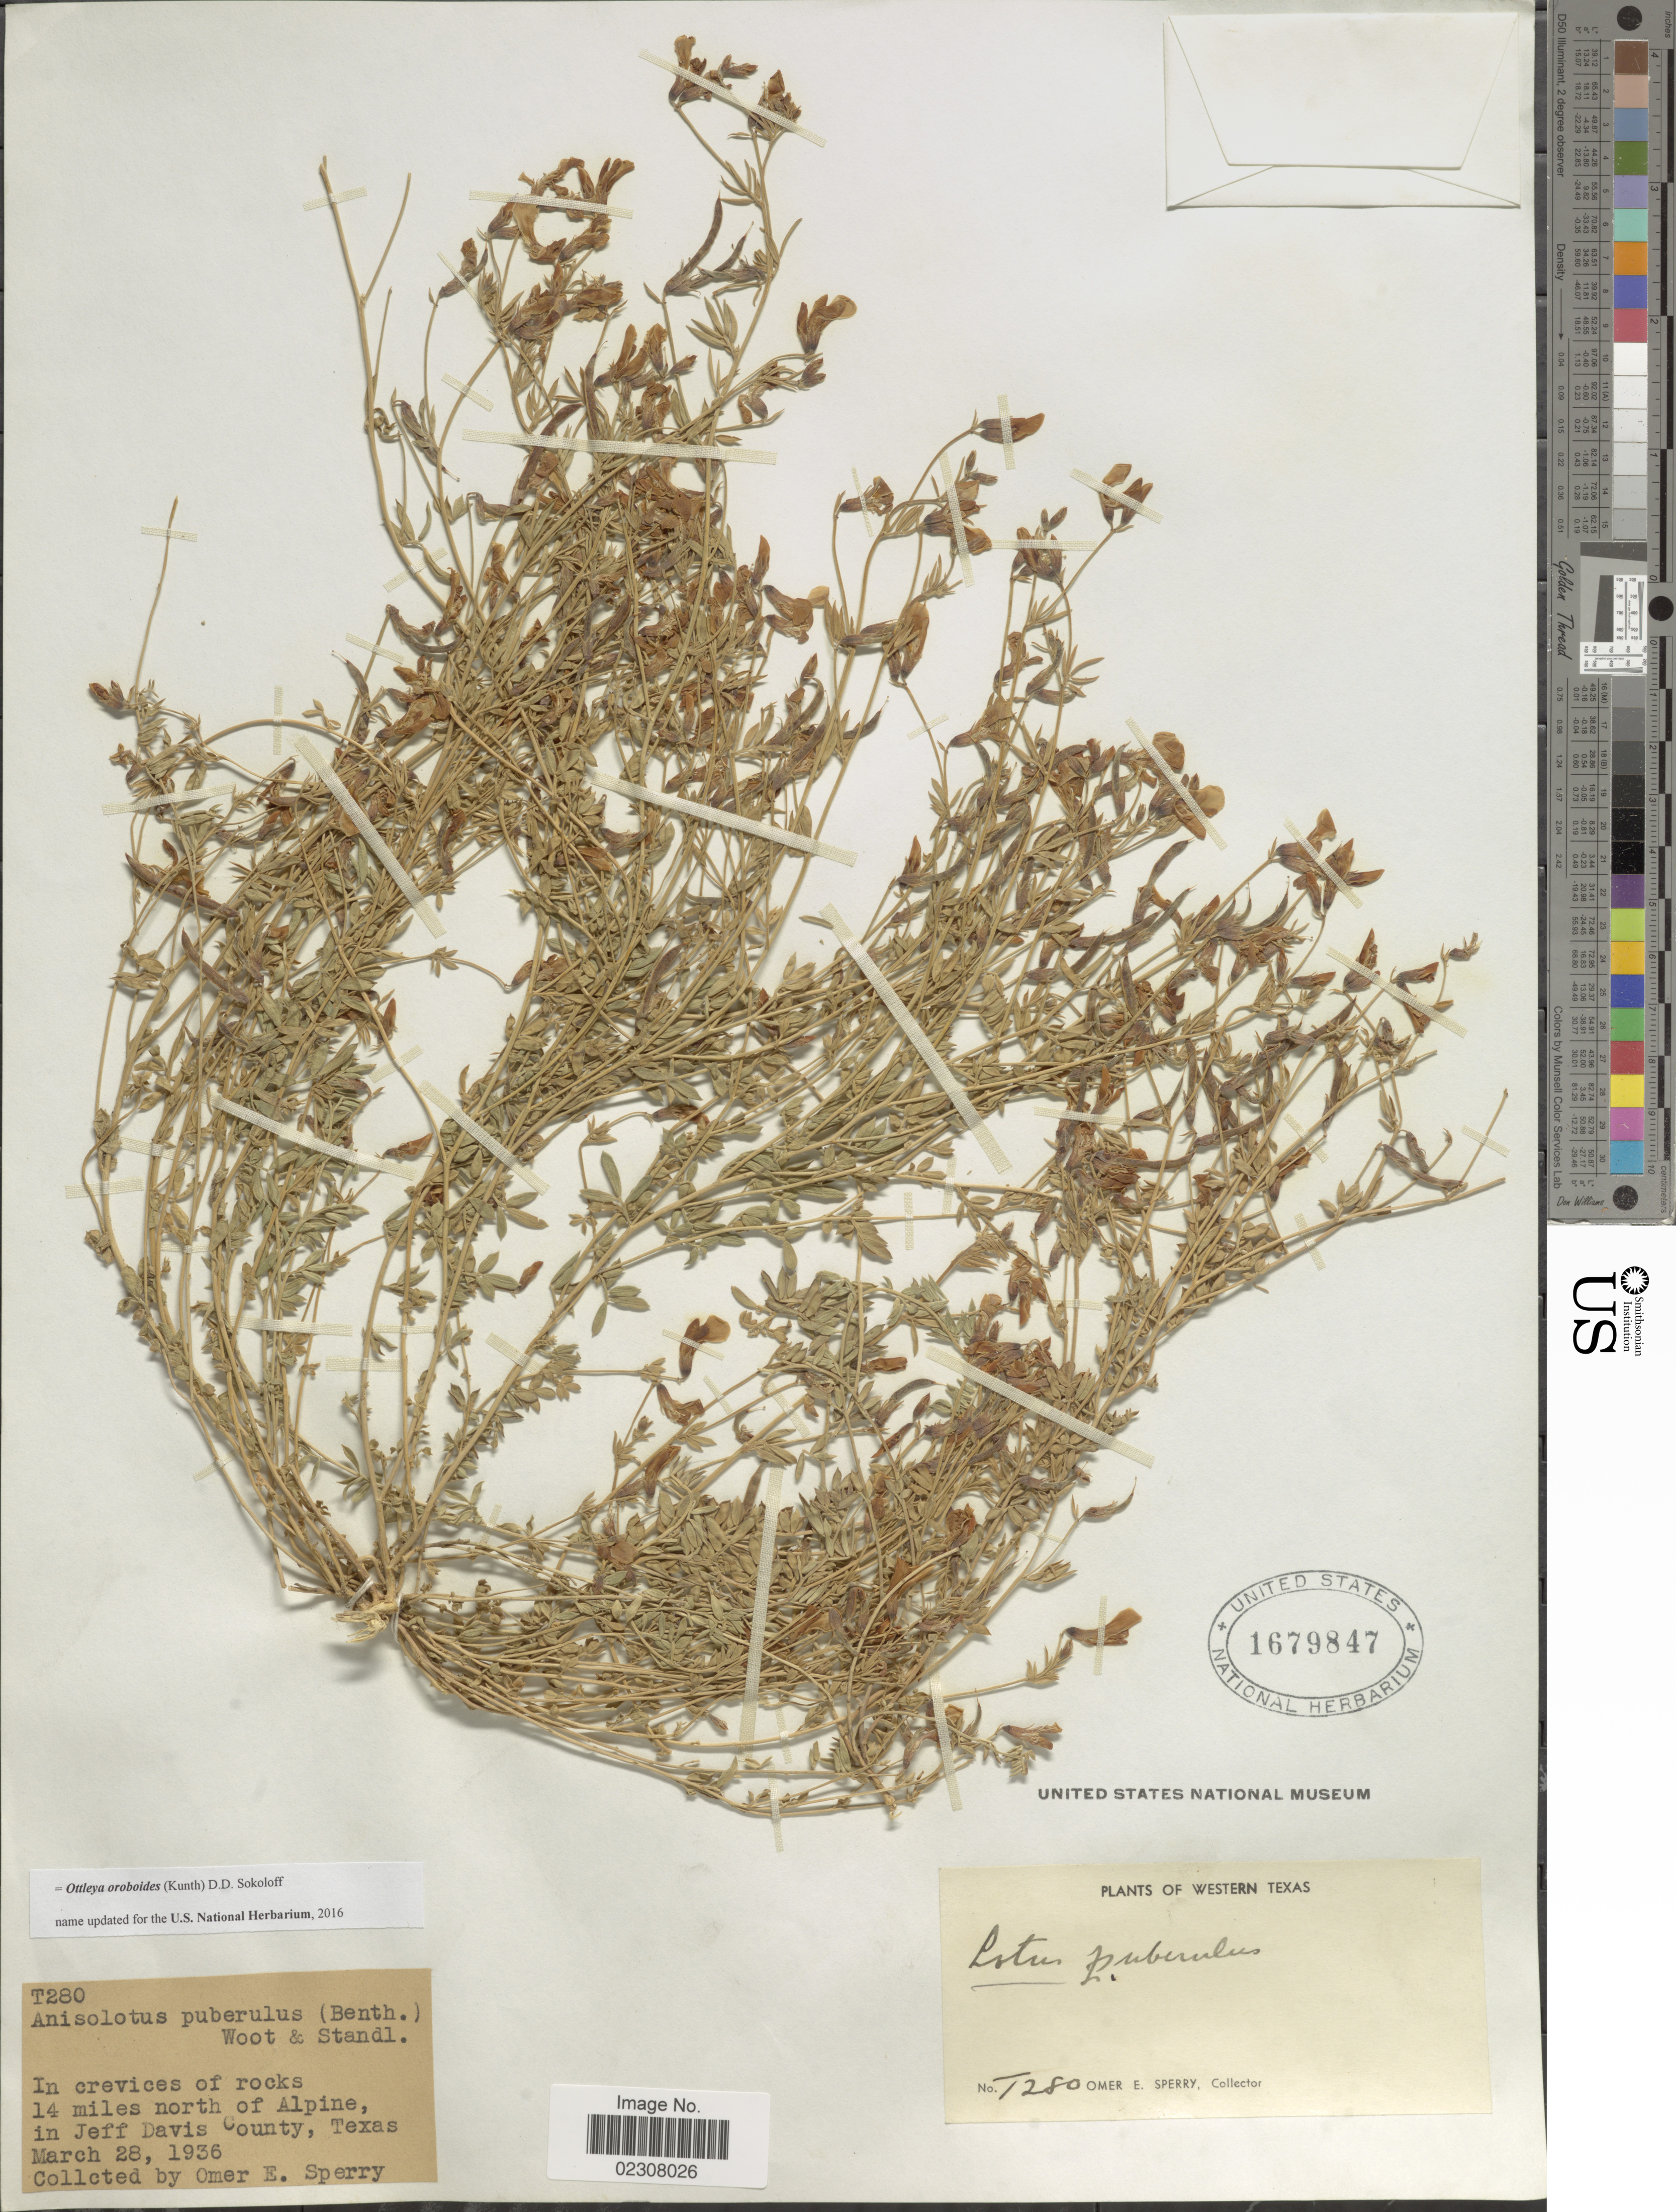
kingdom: Plantae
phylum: Tracheophyta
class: Magnoliopsida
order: Fabales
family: Fabaceae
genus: Ottleya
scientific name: Ottleya oroboides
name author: (Kunth) D.D. Sokoloff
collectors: O. E. Sperry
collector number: T280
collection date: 1936-03-28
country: United States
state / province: Texas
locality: Western Texas, In crevices of rock 14 miles north of Alpine, in Jeff Davis County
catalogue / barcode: US 1679847